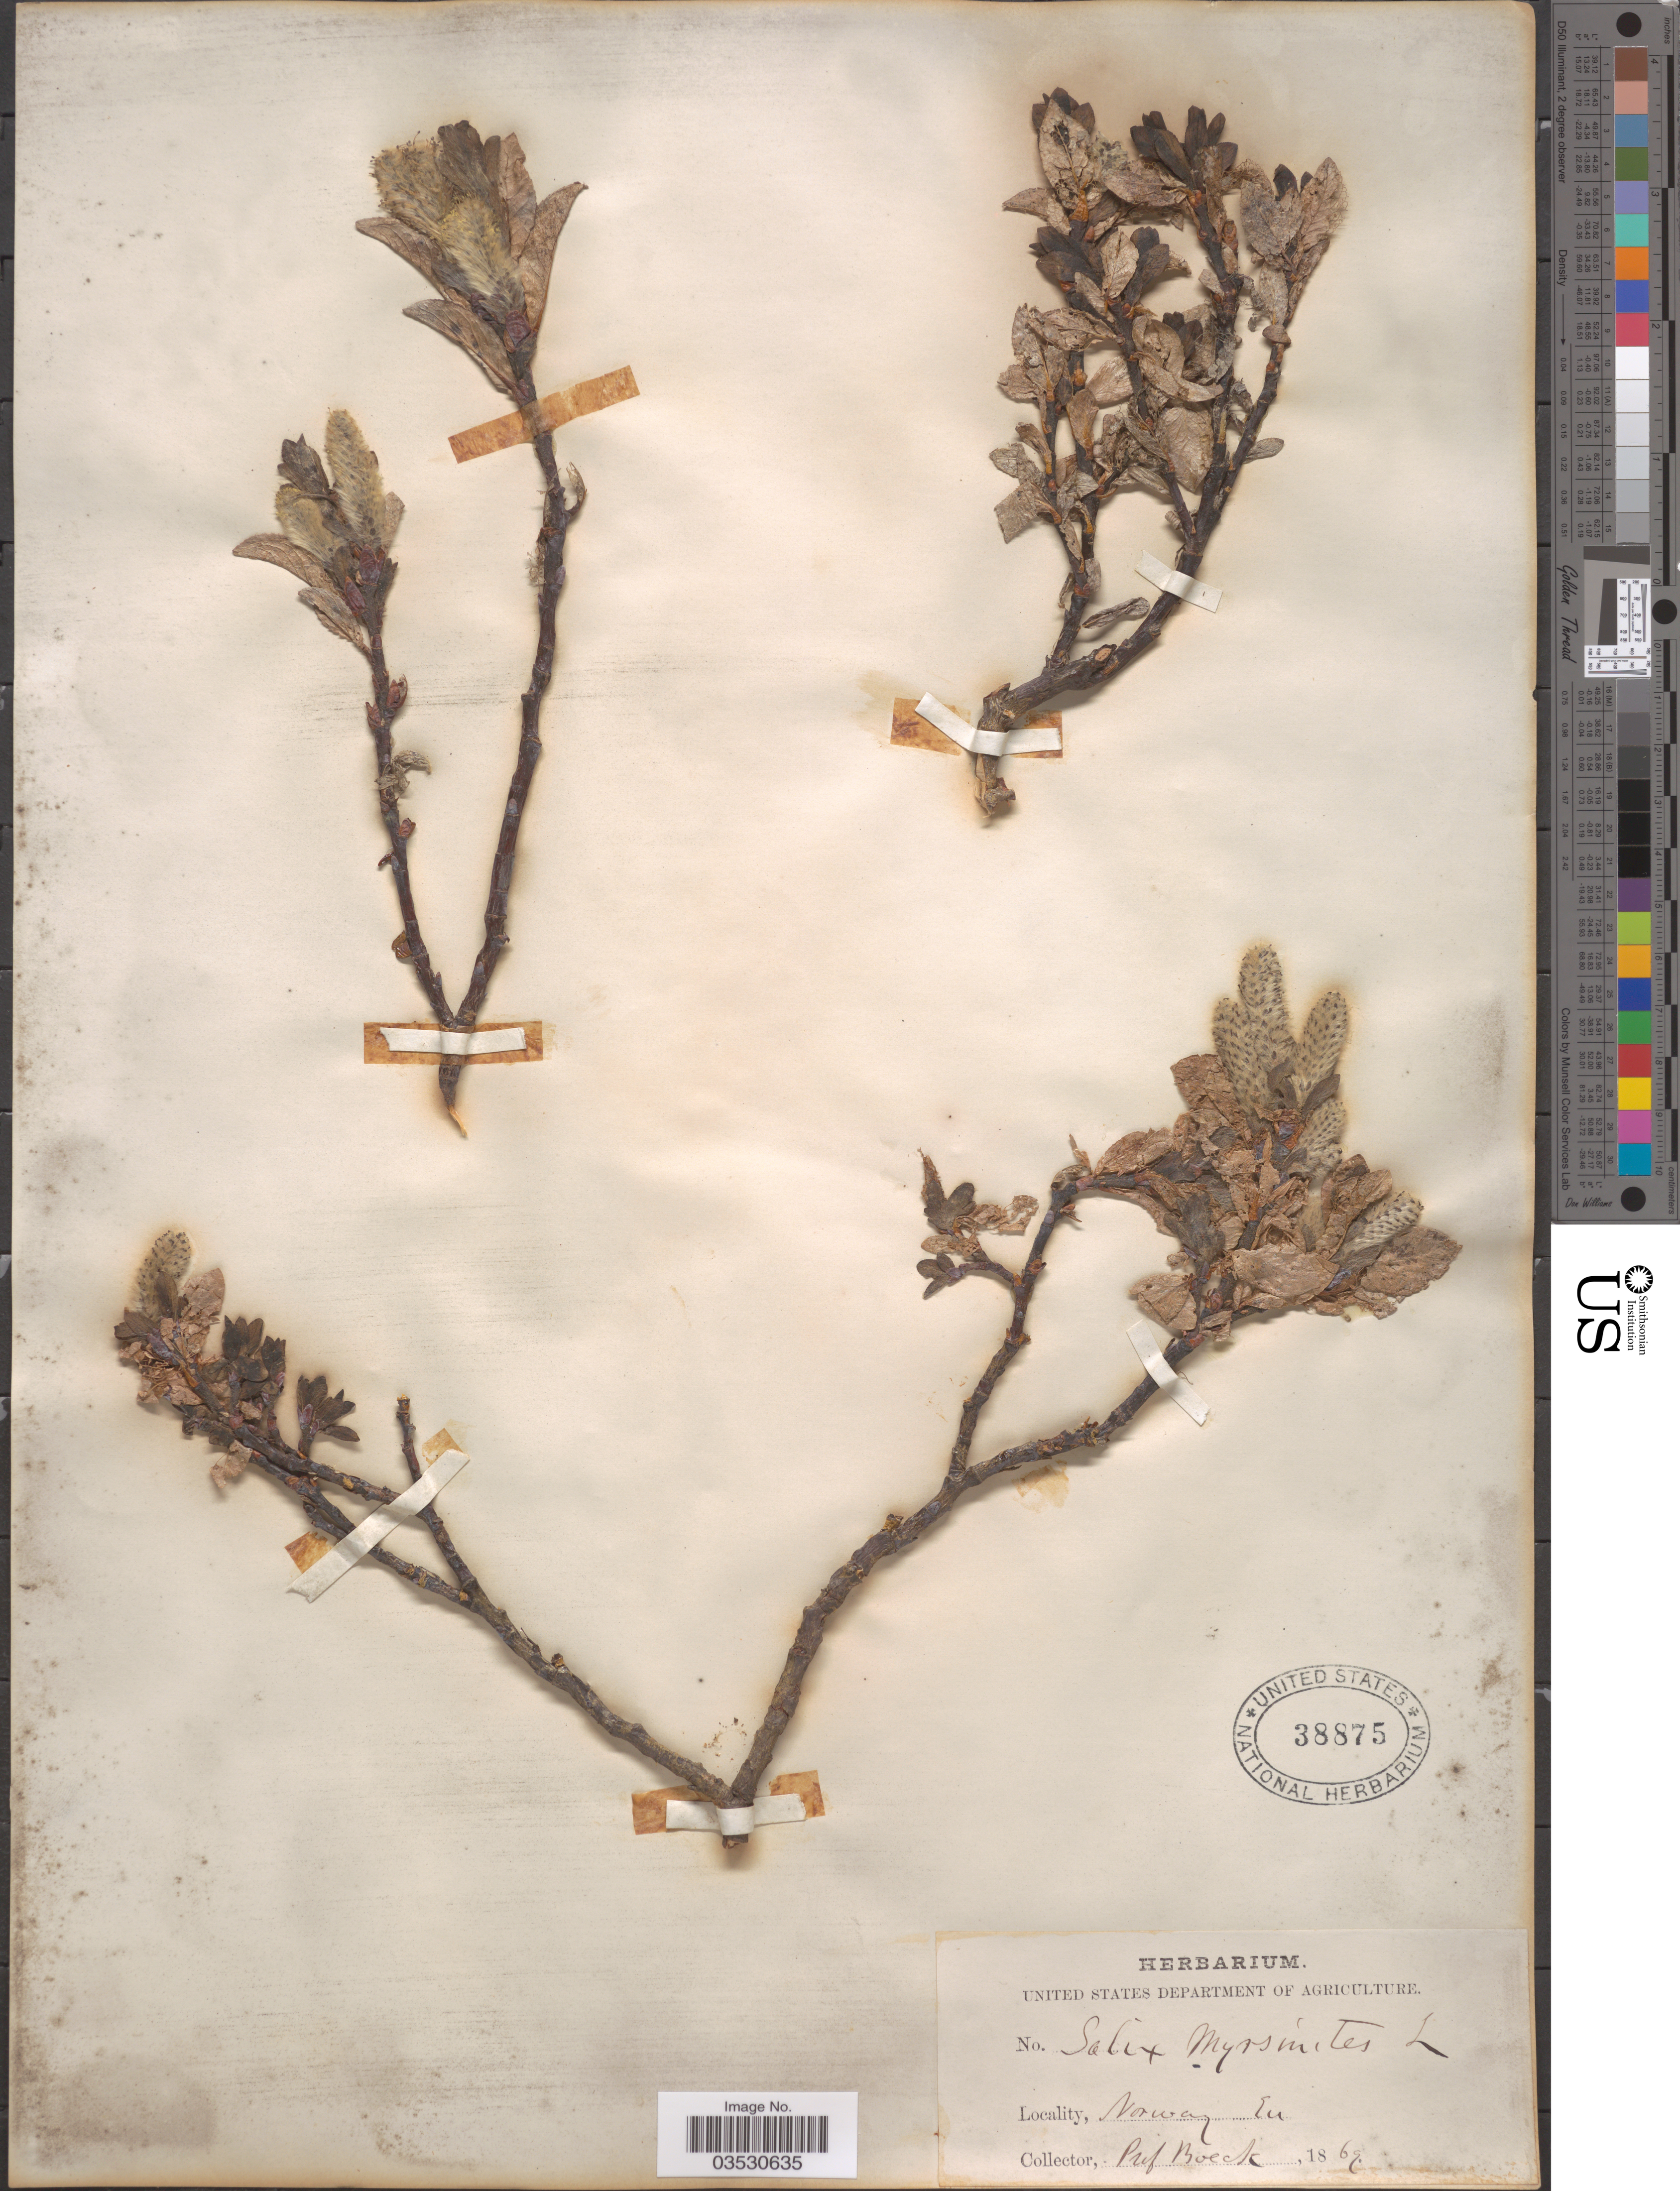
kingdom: Plantae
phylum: Tracheophyta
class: Magnoliopsida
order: Malpighiales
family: Salicaceae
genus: Salix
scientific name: Salix myrsinites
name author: L.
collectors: Prof. Boeck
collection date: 1869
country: Norway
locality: Norway Eu.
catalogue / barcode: US 38875